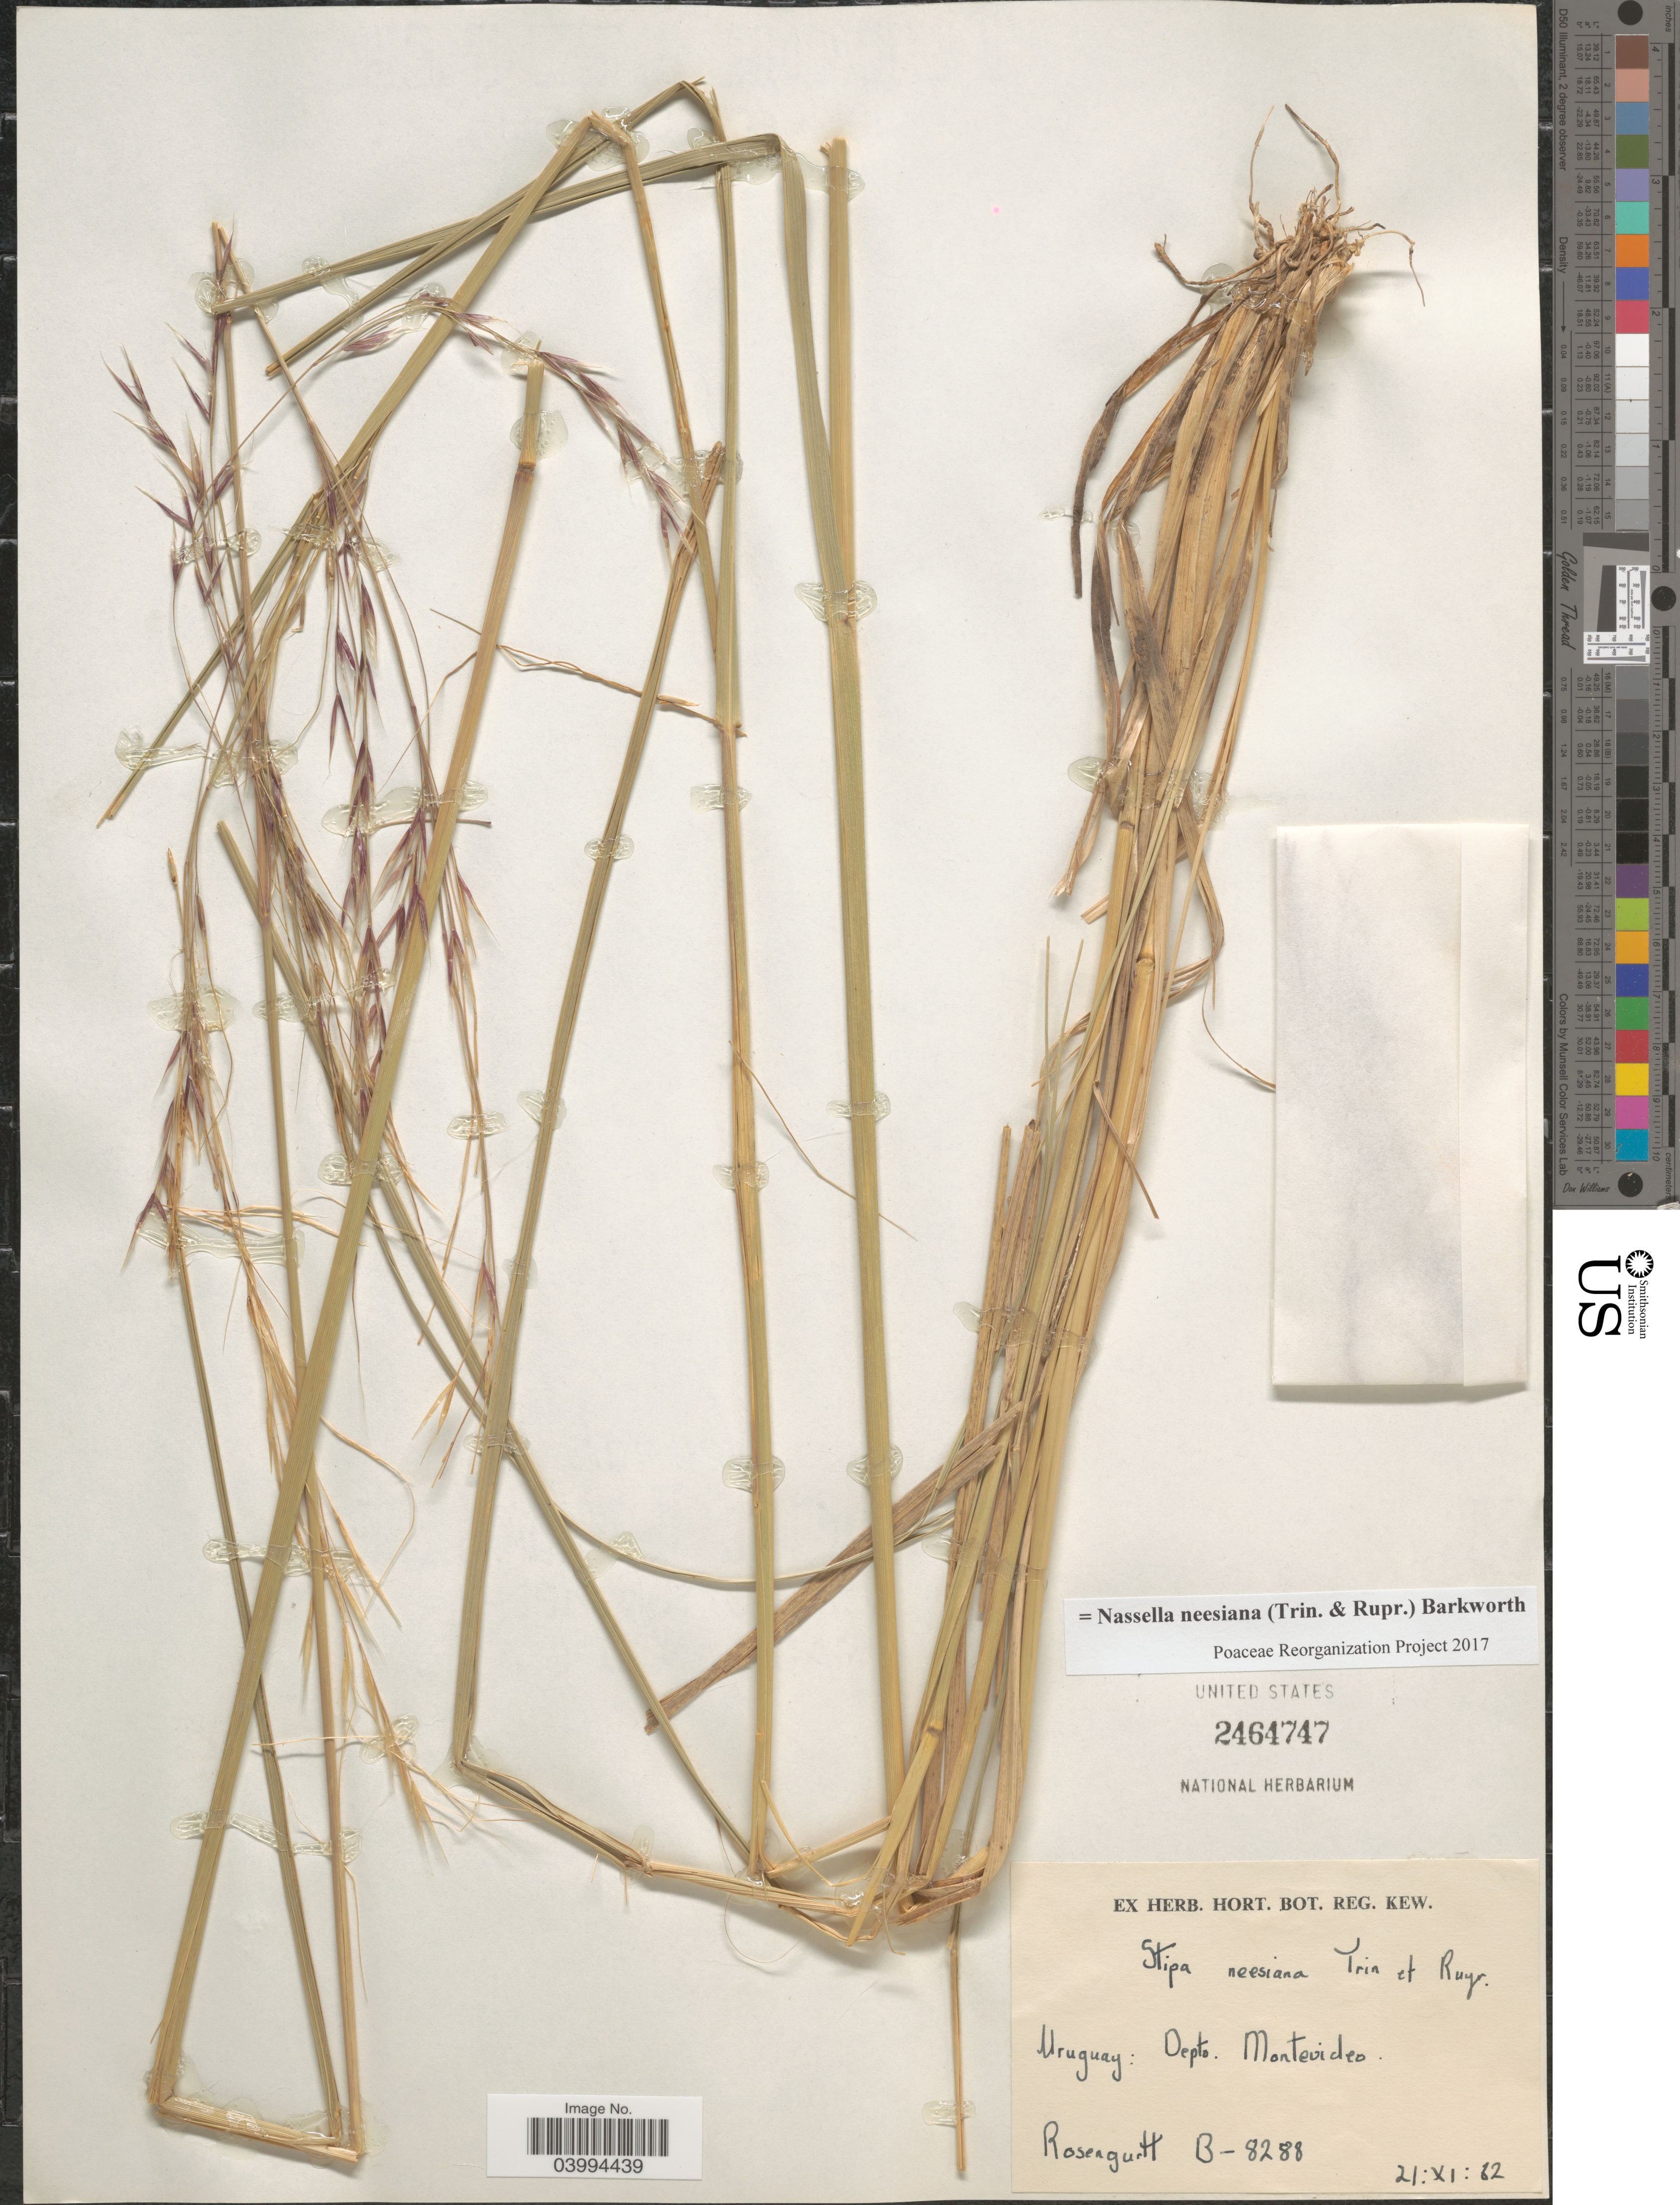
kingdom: Plantae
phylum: Tracheophyta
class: Liliopsida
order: Poales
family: Poaceae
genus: Nassella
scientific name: Nassella neesiana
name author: (Trin. & Rupr.) Barkworth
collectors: Rosengurtt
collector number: B8288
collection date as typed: Transcribed d/m/y: 21/11/62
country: Uruguay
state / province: Montevideo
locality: Depto. Montevideo.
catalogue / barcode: US 2464747